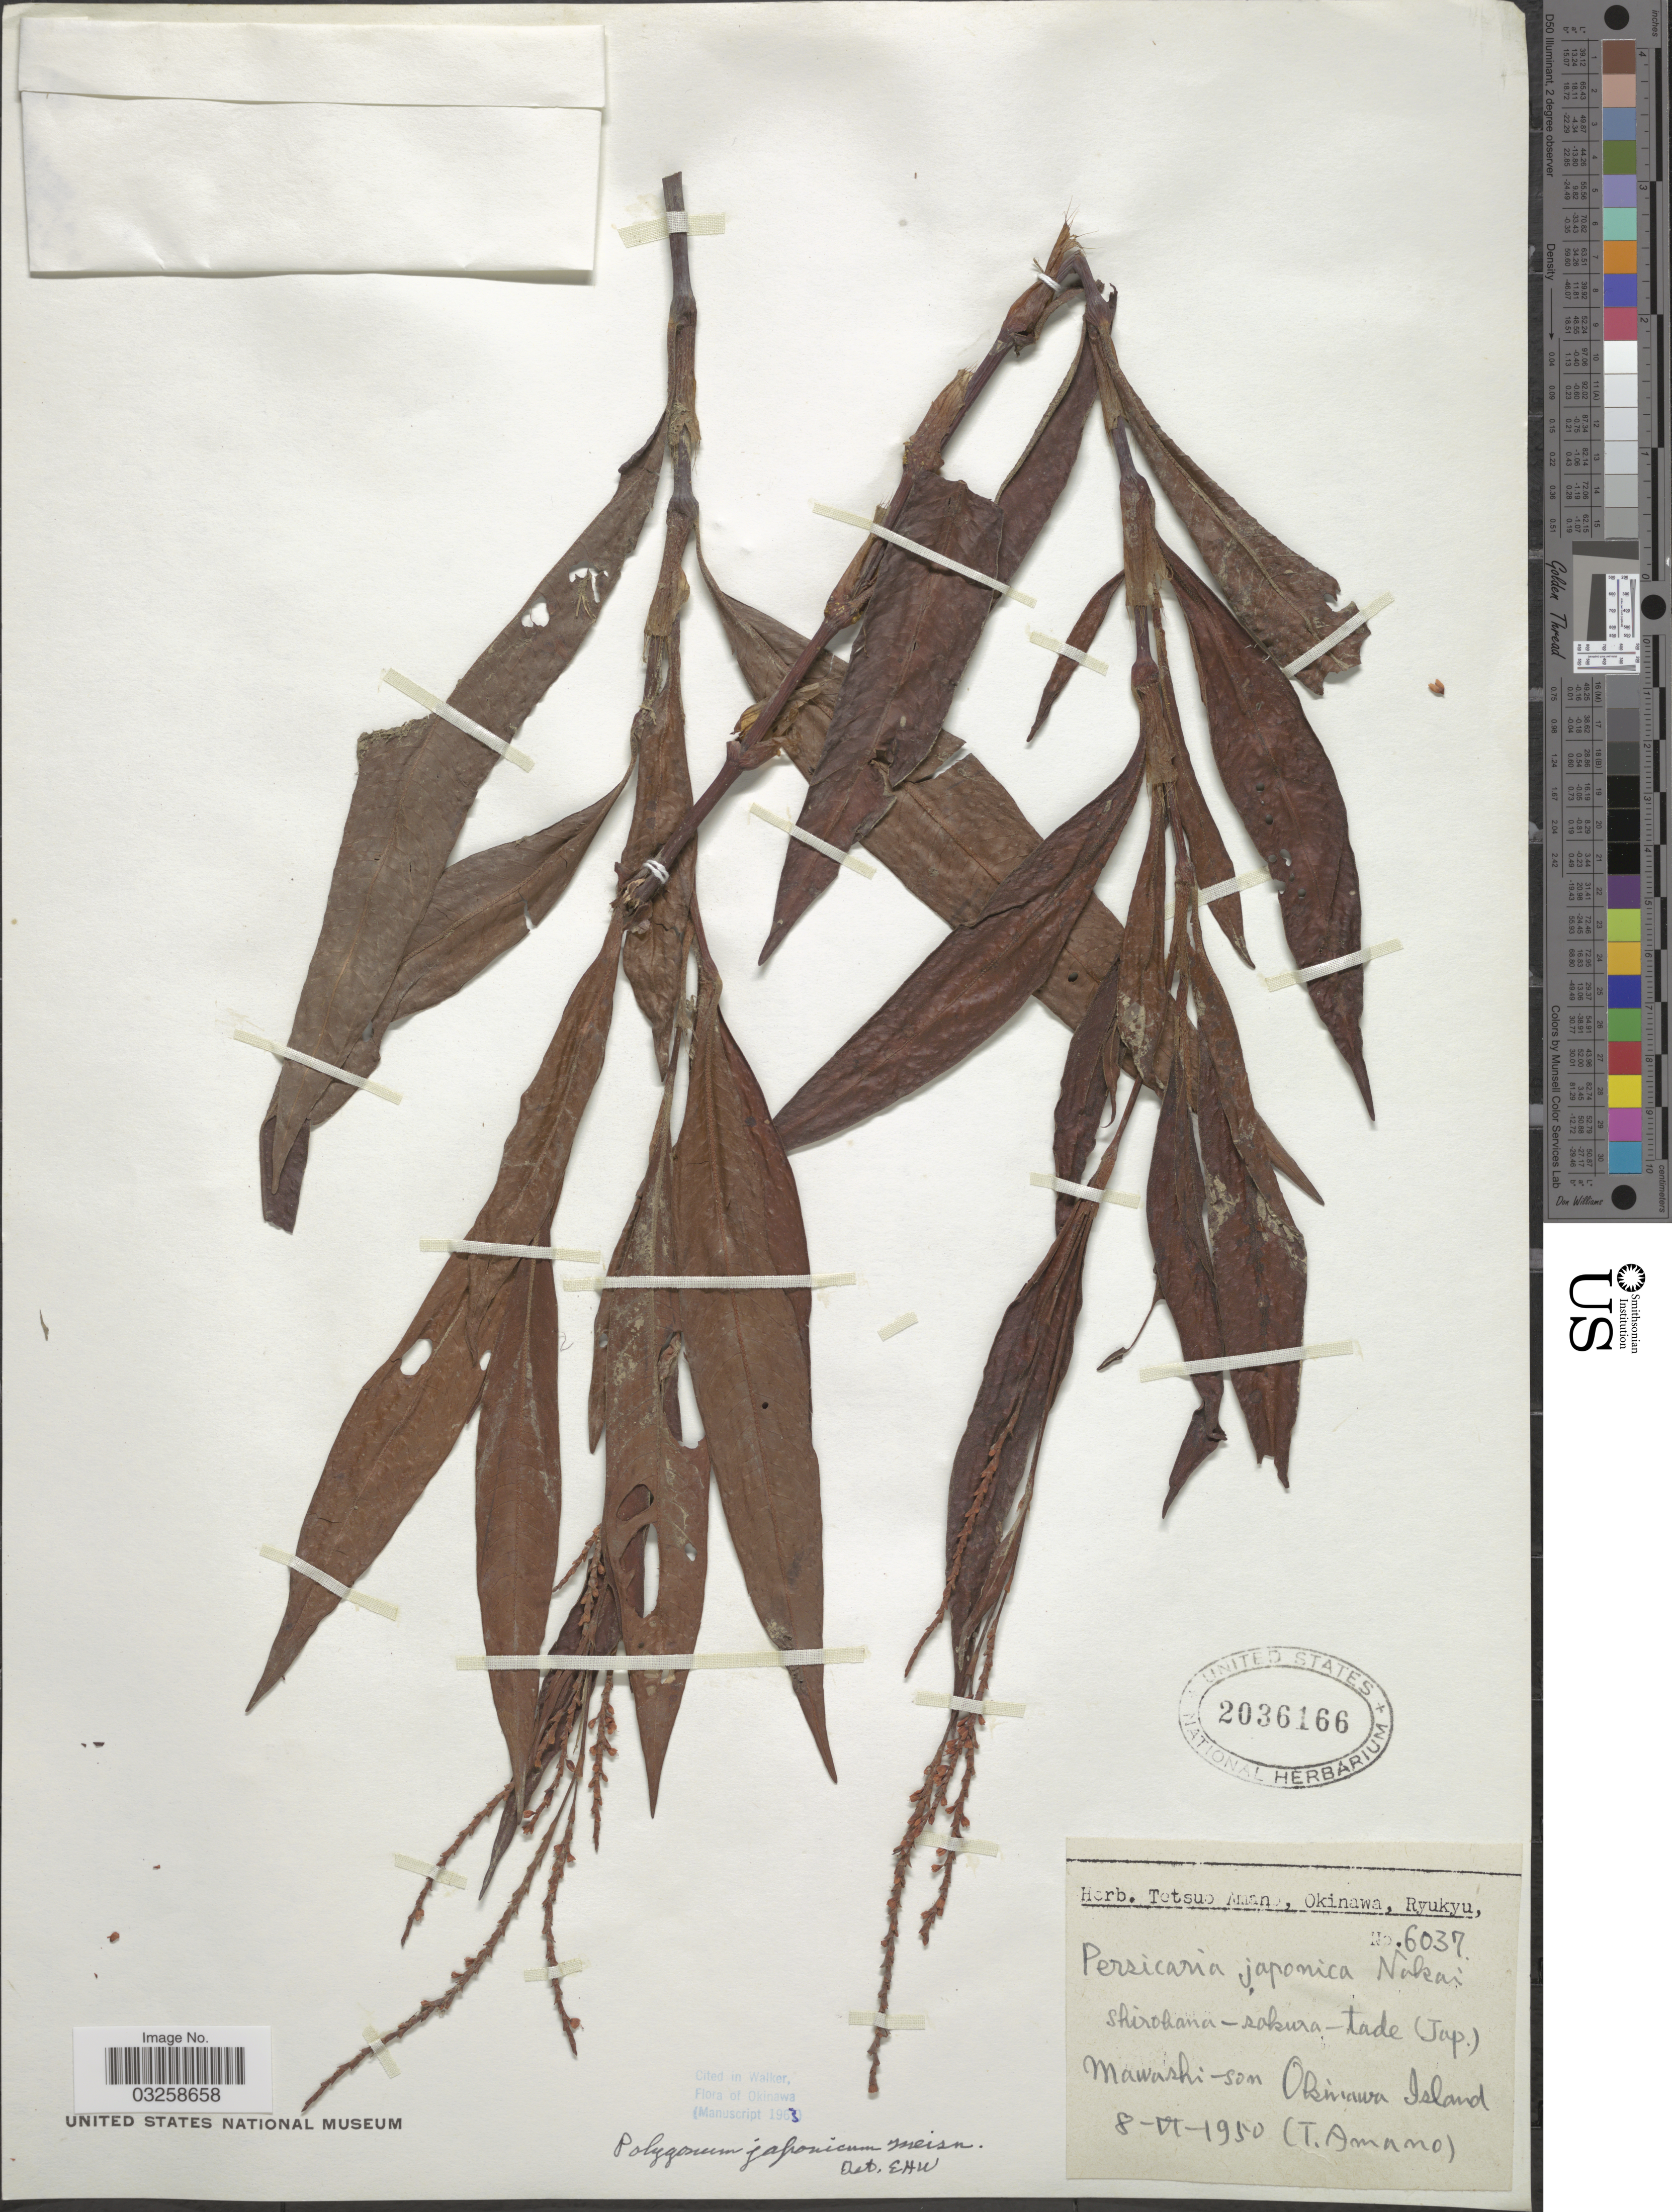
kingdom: Plantae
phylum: Tracheophyta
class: Magnoliopsida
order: Caryophyllales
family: Polygonaceae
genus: Polygonum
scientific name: Polygonum japonicum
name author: Meisn.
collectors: T. Amano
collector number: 6037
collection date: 1950-06-08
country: Japan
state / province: Okinawa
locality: Mawashi-son. Okinawa Island.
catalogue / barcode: US 2036166